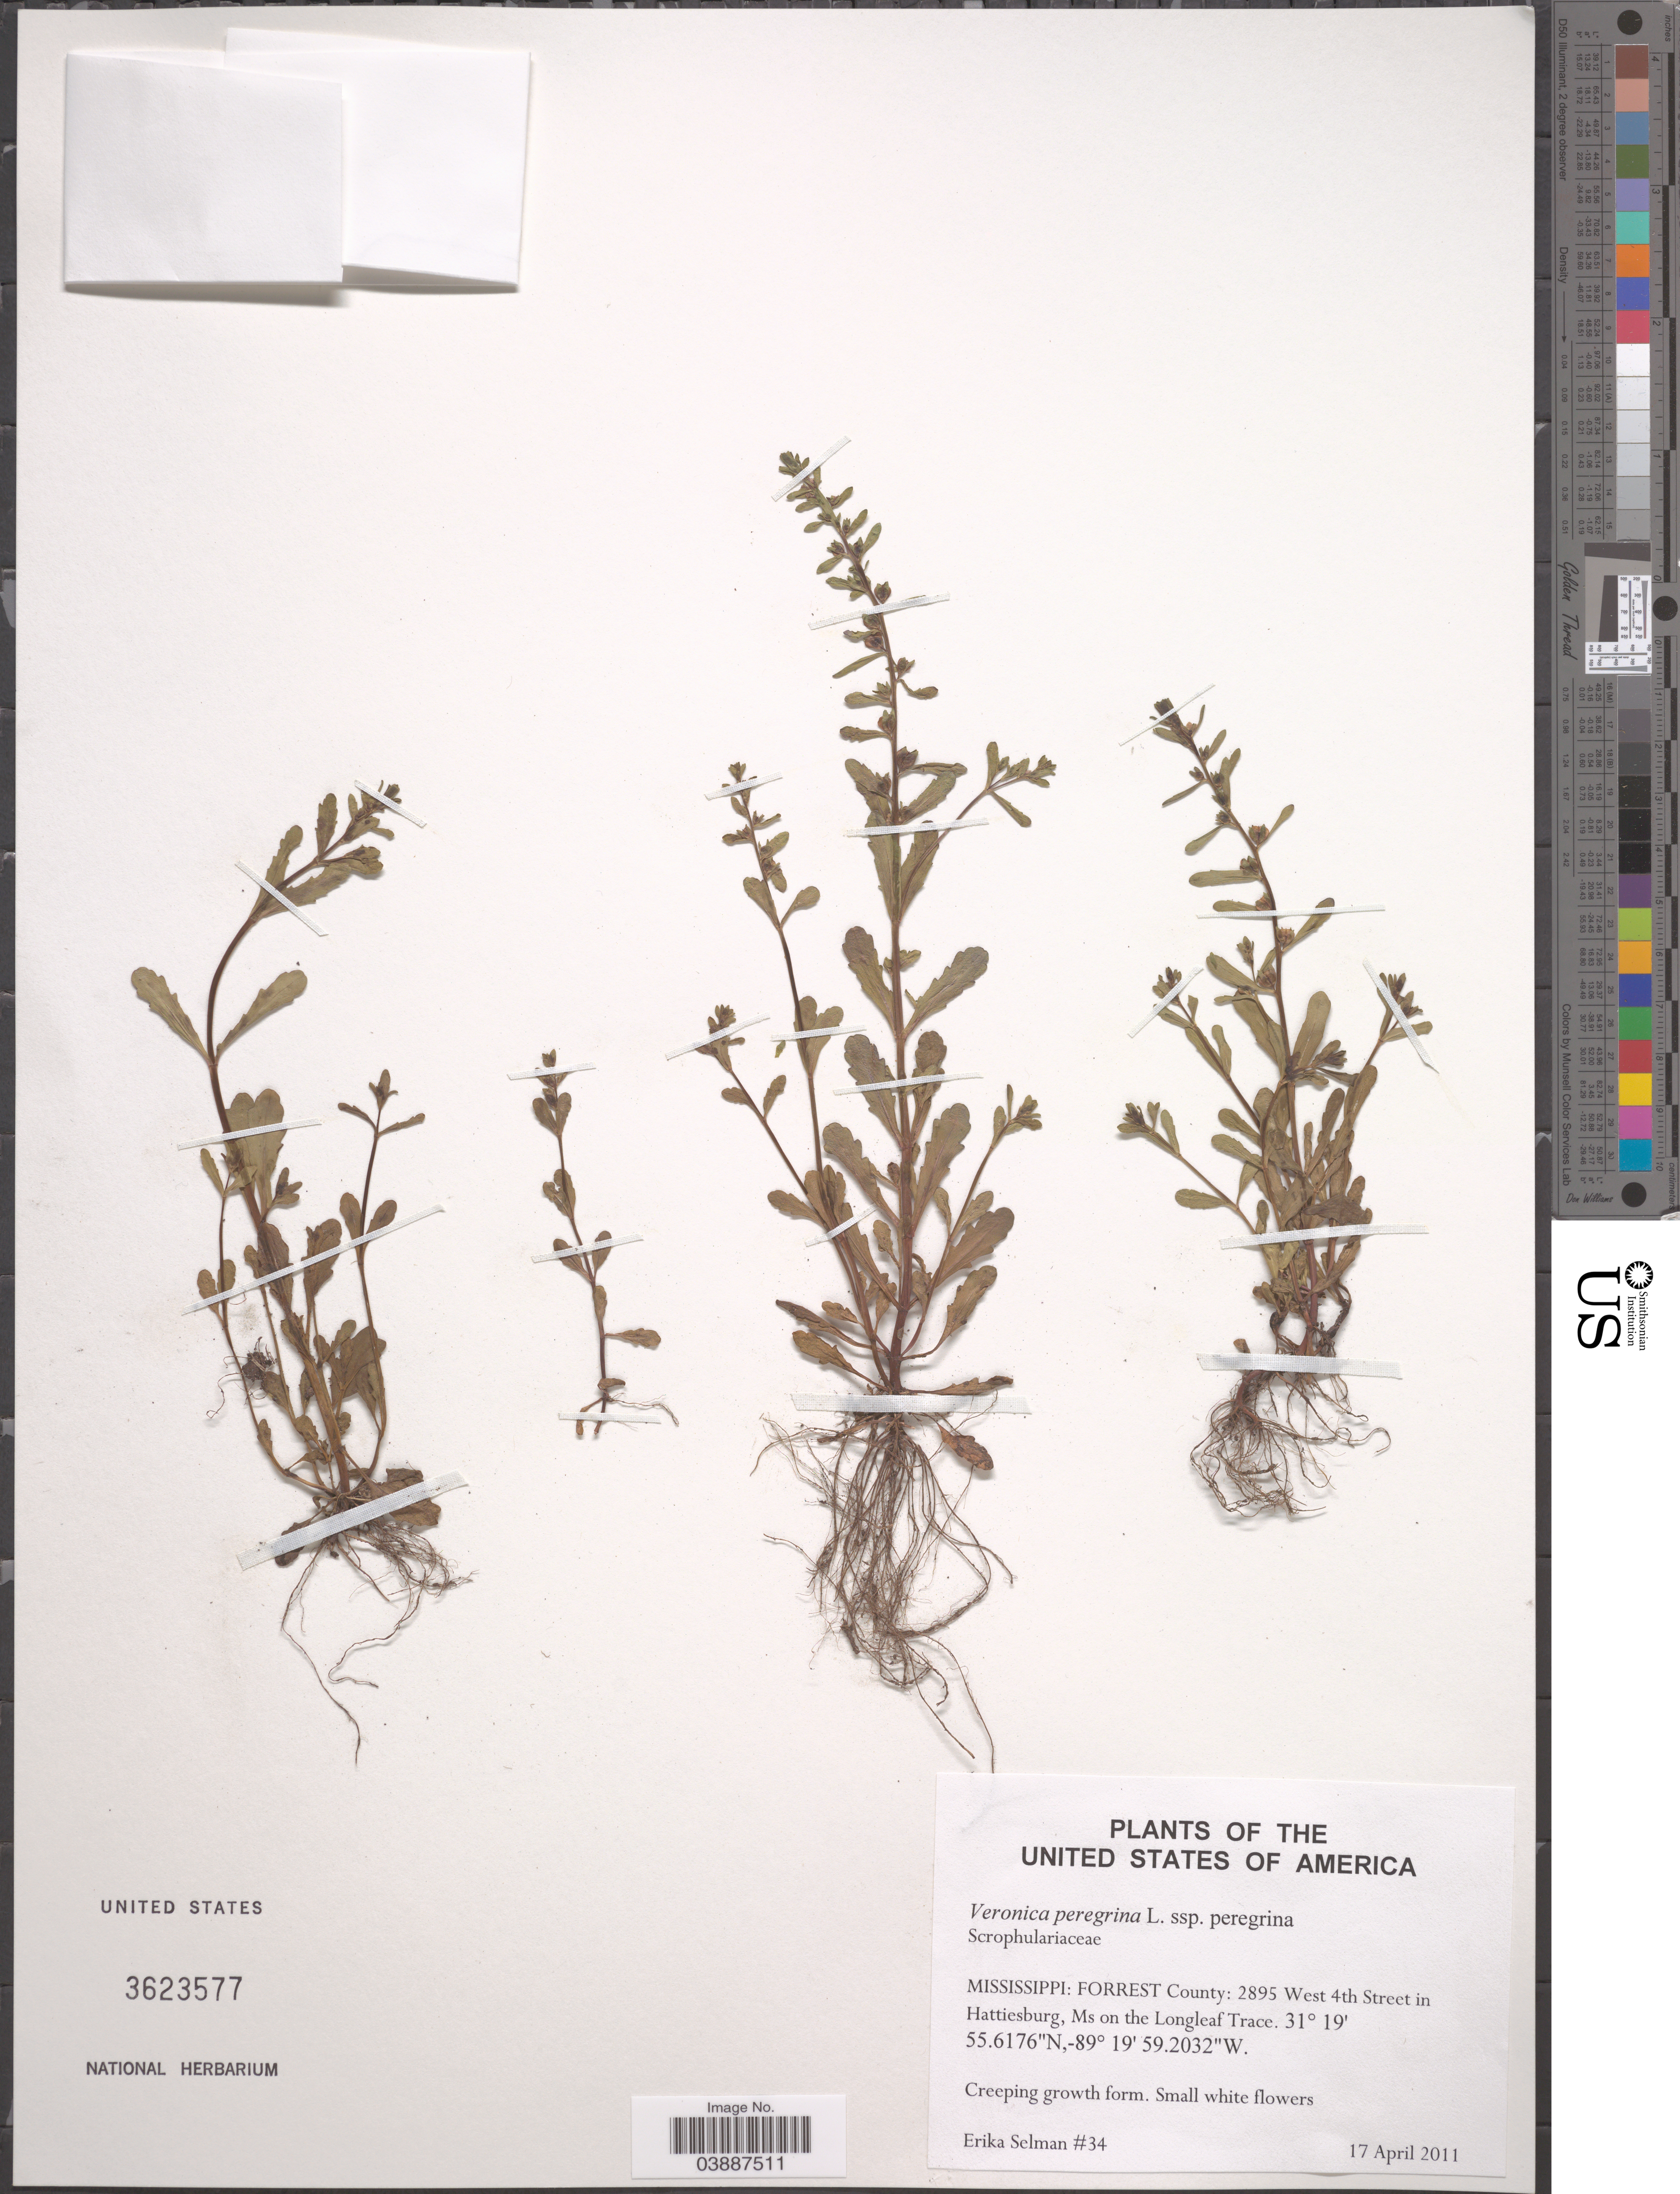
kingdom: Plantae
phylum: Tracheophyta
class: Magnoliopsida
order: Lamiales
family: Plantaginaceae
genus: Veronica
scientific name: Veronica peregrina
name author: L.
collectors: E. Selman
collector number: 34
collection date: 2011-04-17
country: United States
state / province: Mississippi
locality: Forrest County: 2895 West 4th Street in Hattiesburg, Ms on the Longleaf Trace.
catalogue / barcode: US 3623577